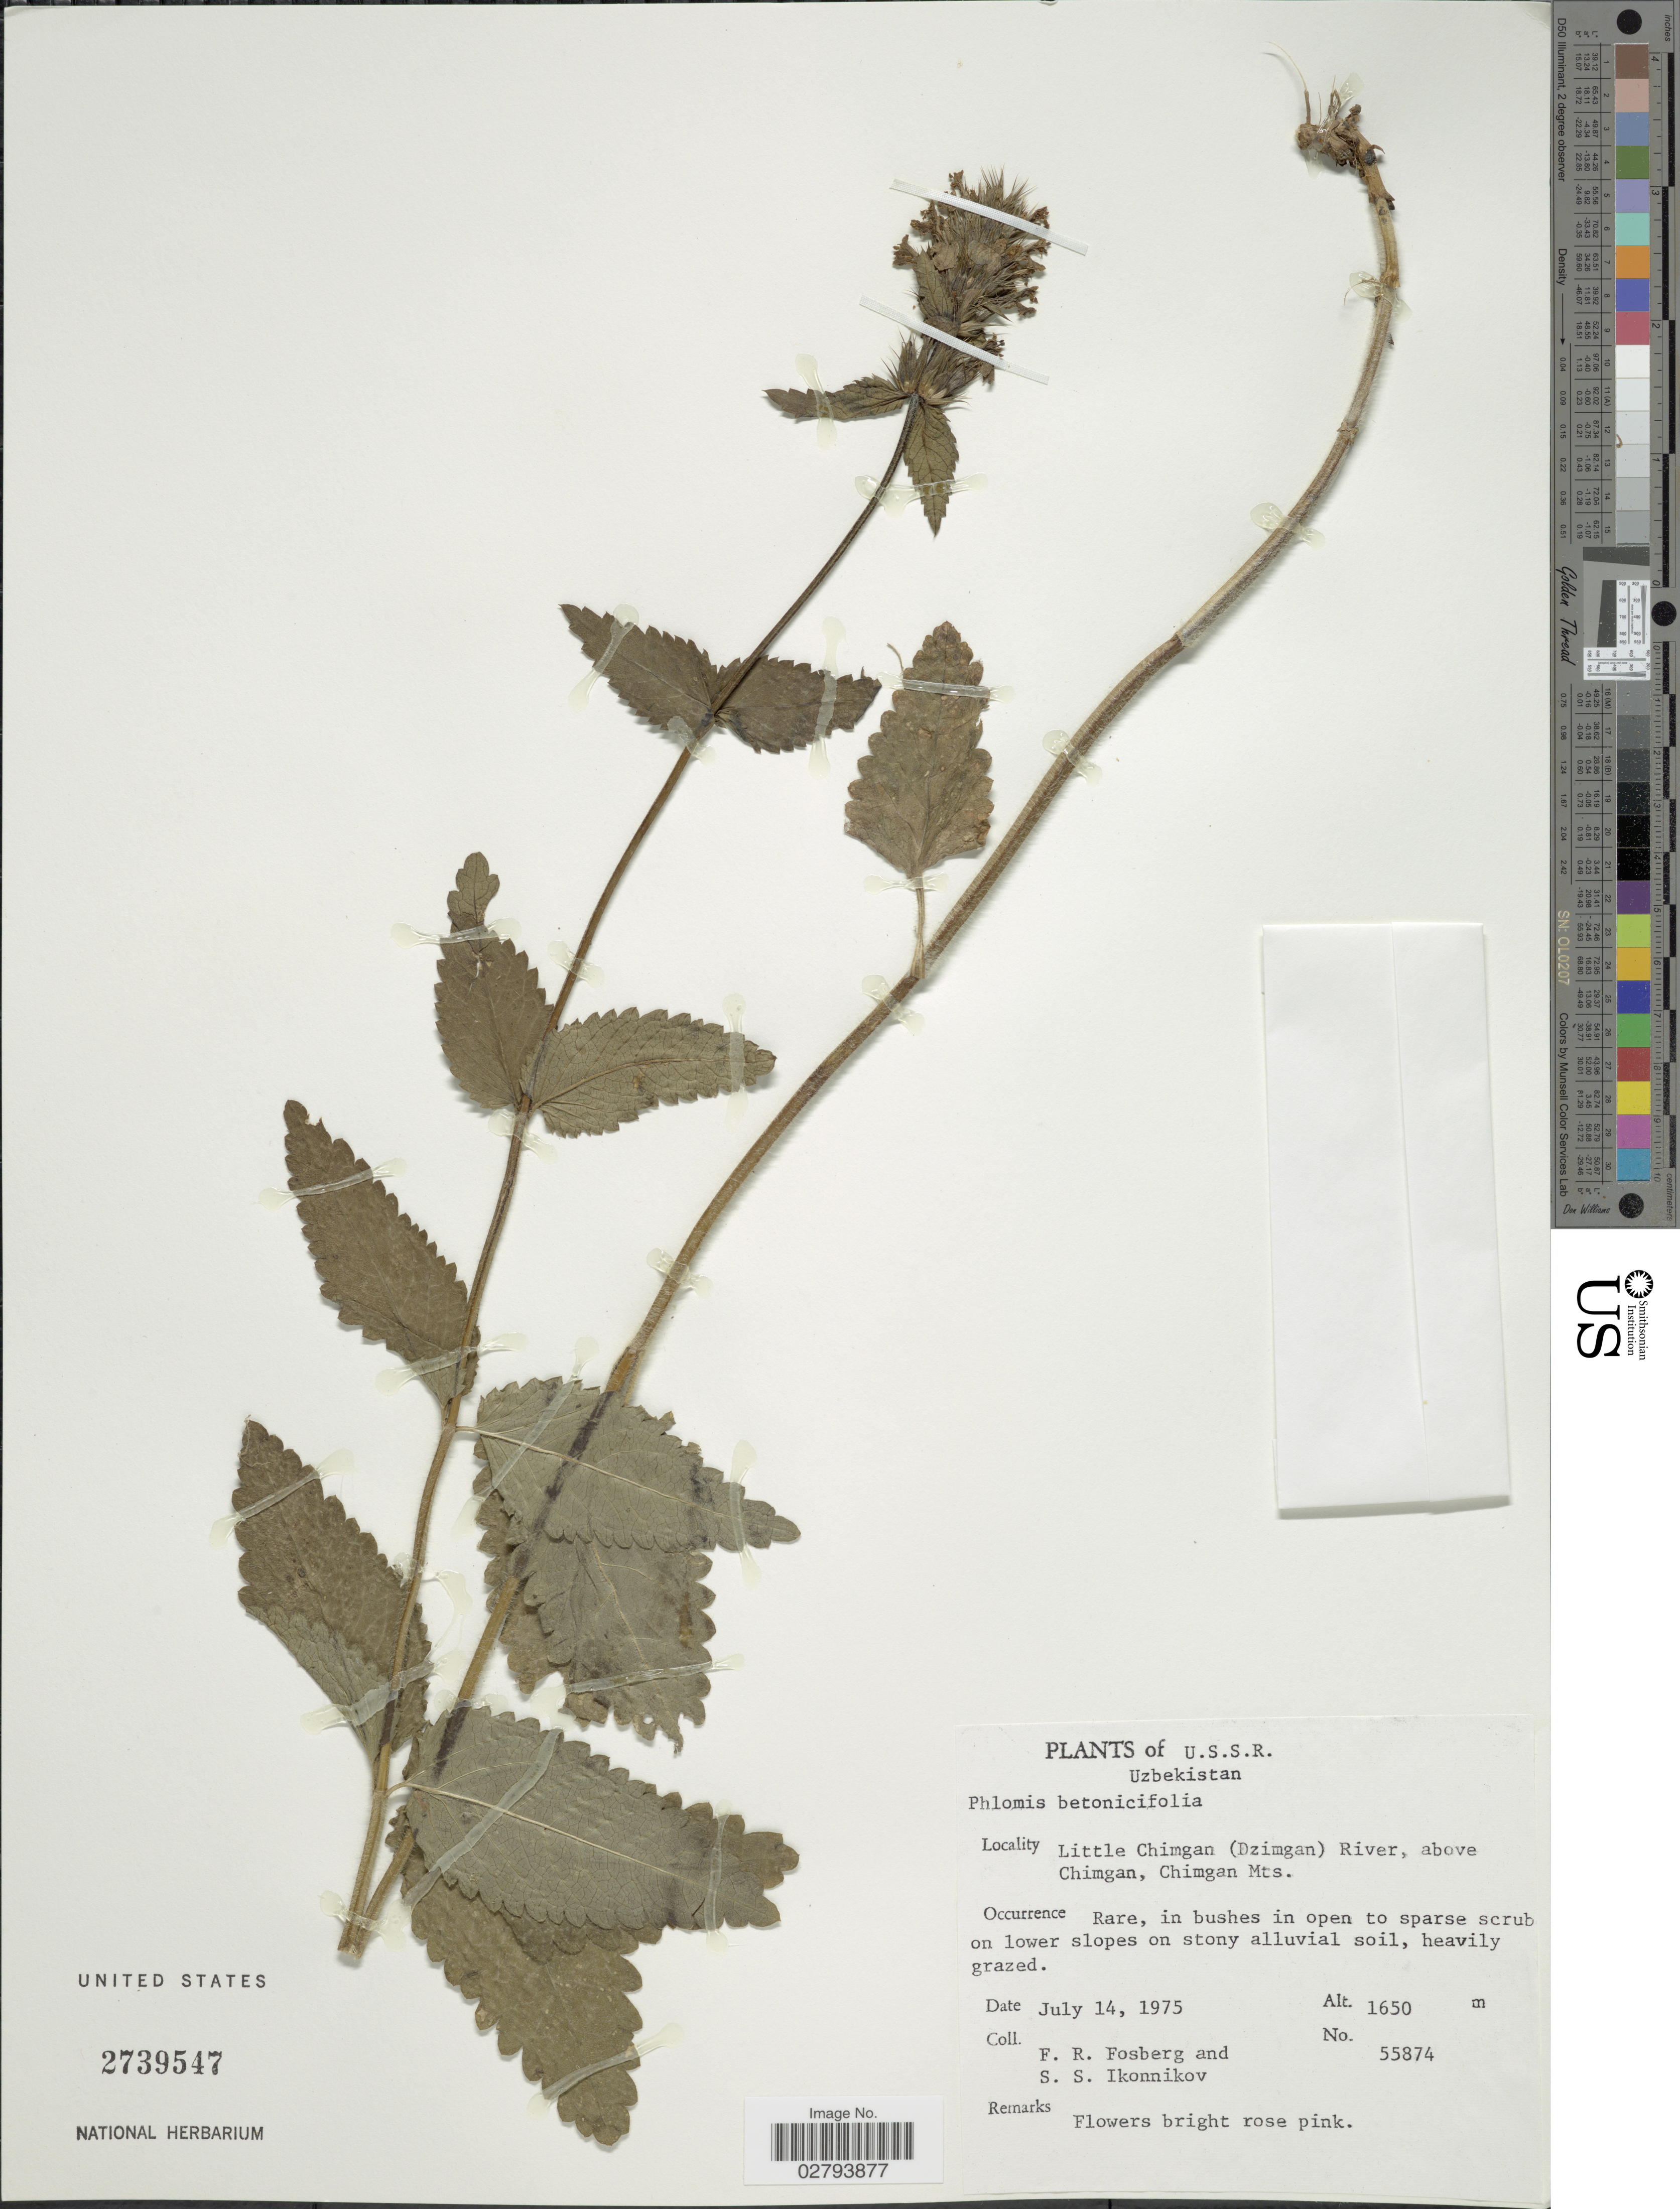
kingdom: Plantae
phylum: Tracheophyta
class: Magnoliopsida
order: Lamiales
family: Lamiaceae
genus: Phlomoides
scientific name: Phlomoides tuberosa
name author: (L.) Moench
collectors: F. R. Fosberg & S. Ikonnikov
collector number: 55874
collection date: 1975-07-14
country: Uzbekistan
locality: U.S.S.R., Little Chimgan (Dzimgan) River, above Chimgan, Chimgan Mts.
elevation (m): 1650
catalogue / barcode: US 2739547